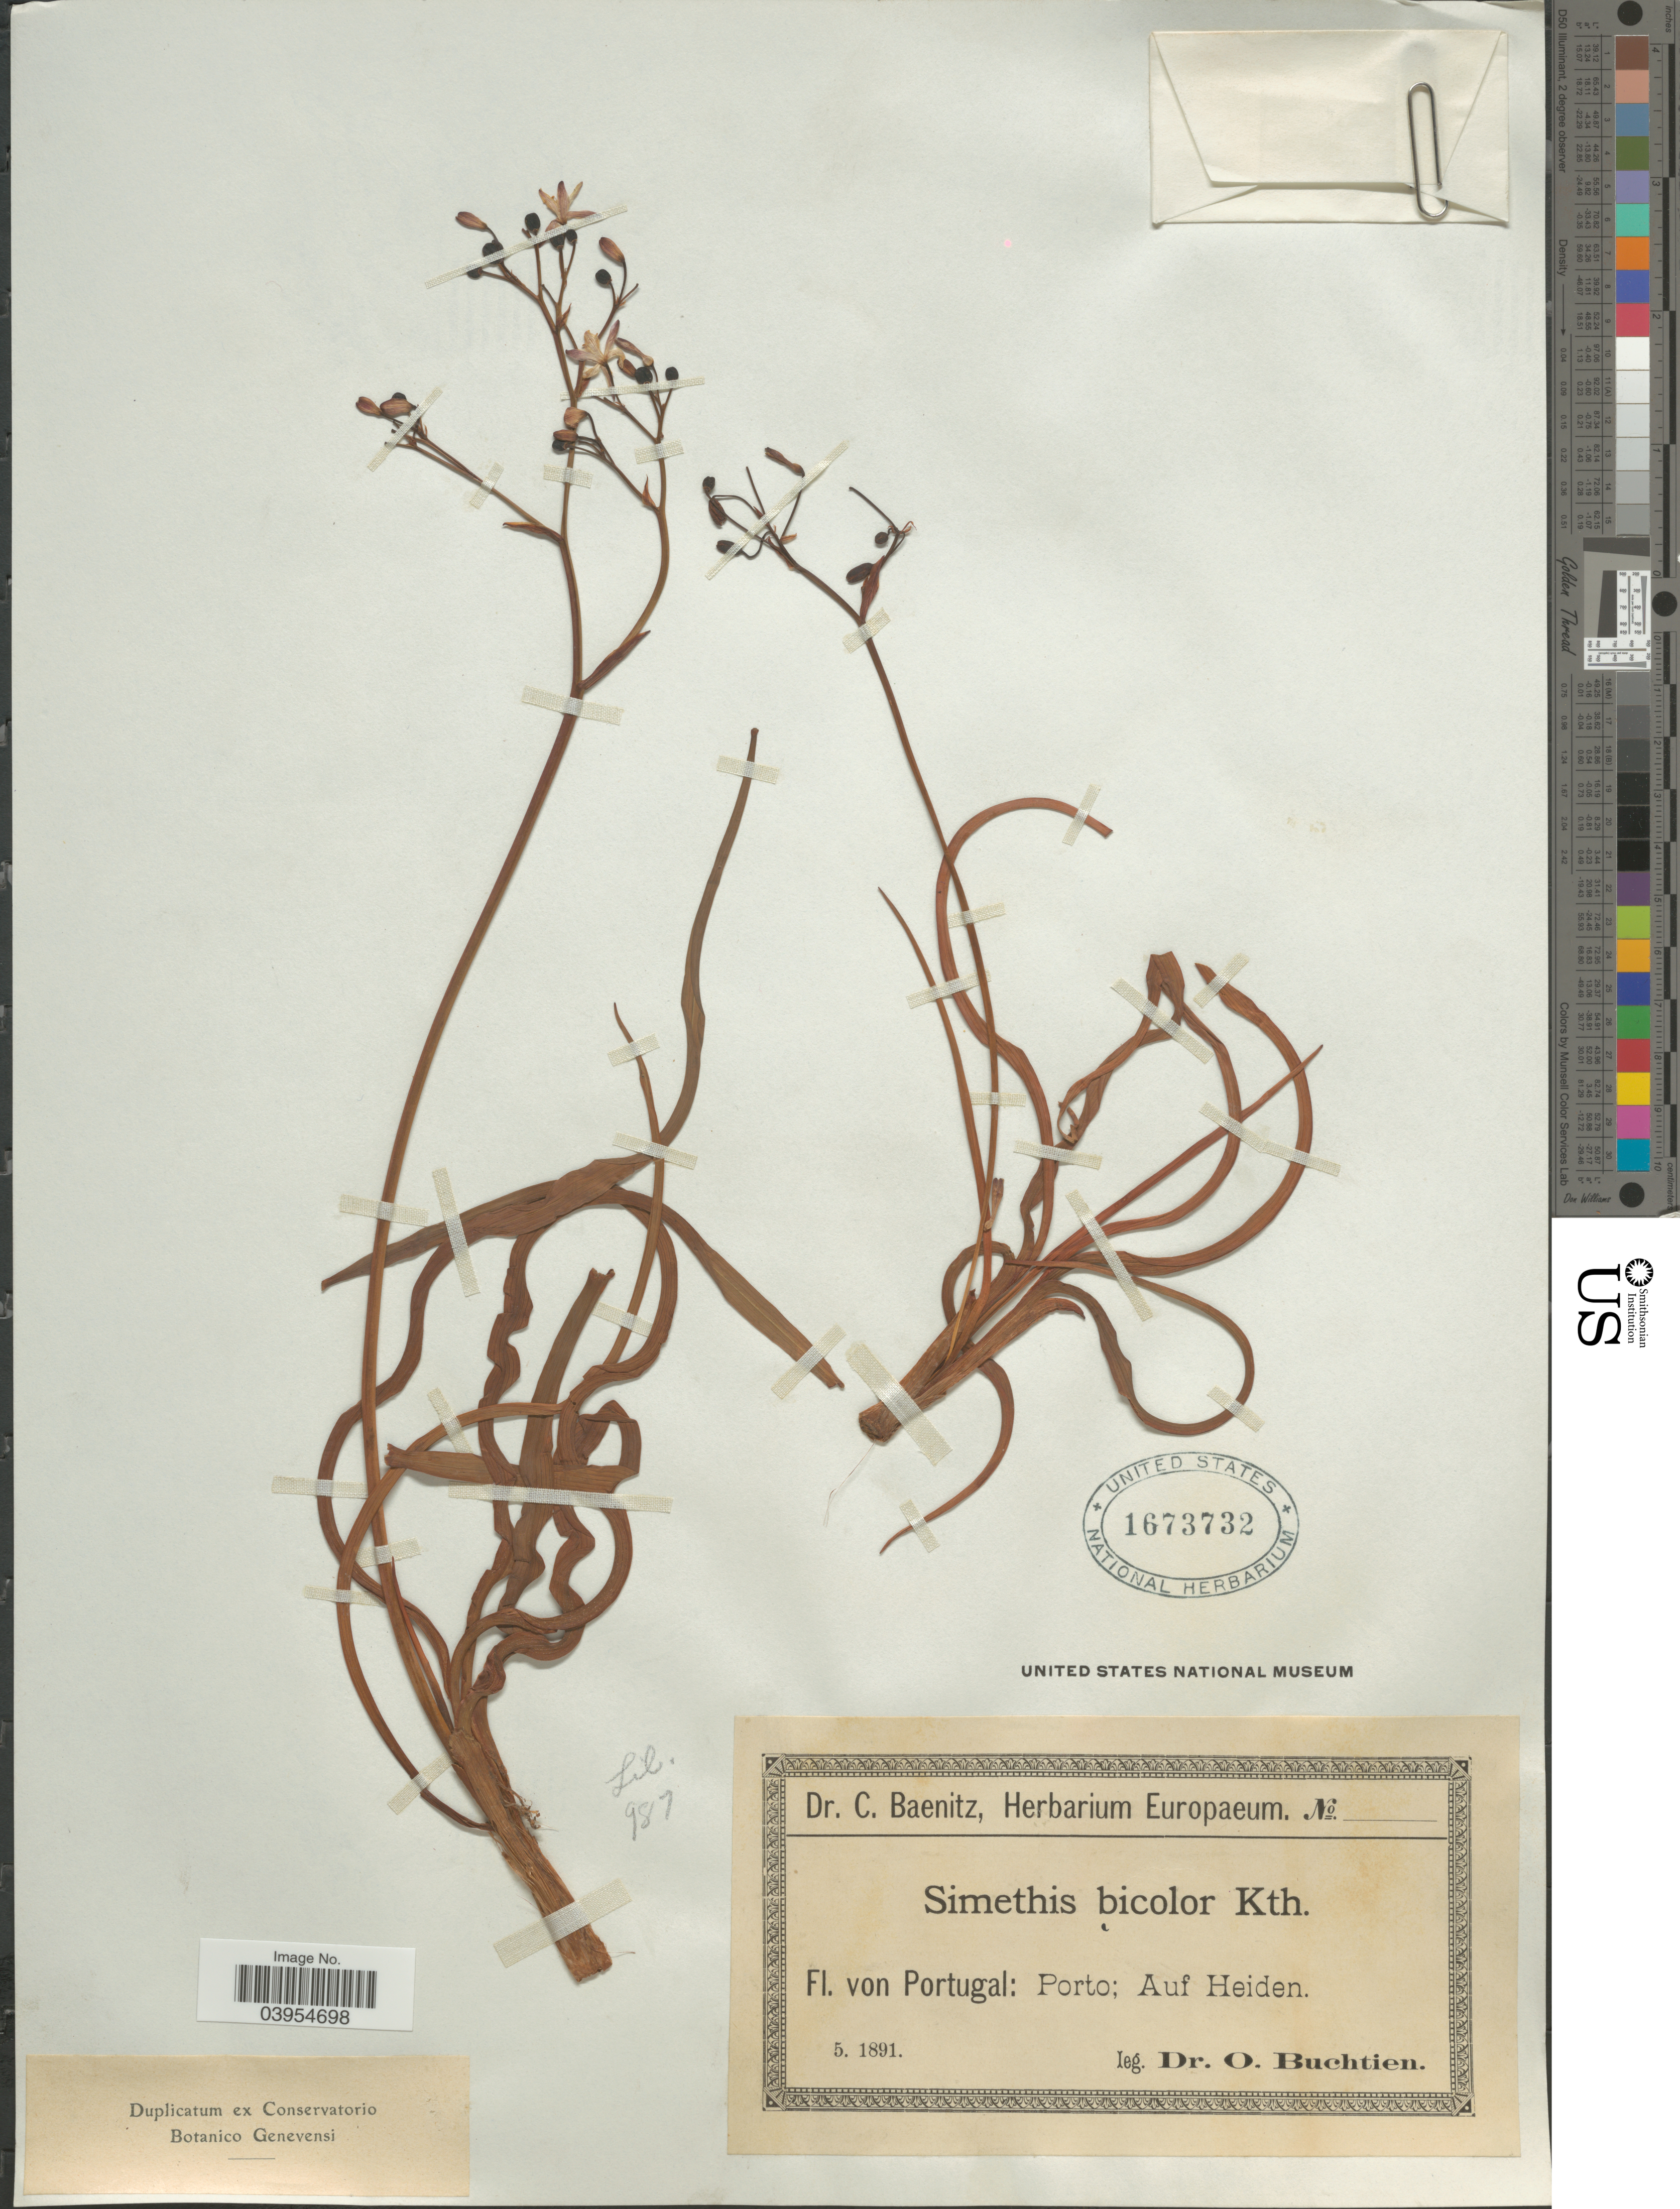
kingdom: Plantae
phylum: Tracheophyta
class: Liliopsida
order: Asparagales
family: Asphodelaceae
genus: Simethis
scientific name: Simethis bicolor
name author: Kunth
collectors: O. Buchtien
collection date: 1891-05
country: Portugal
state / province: Porto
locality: Auf Heiden.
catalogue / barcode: US 1673732